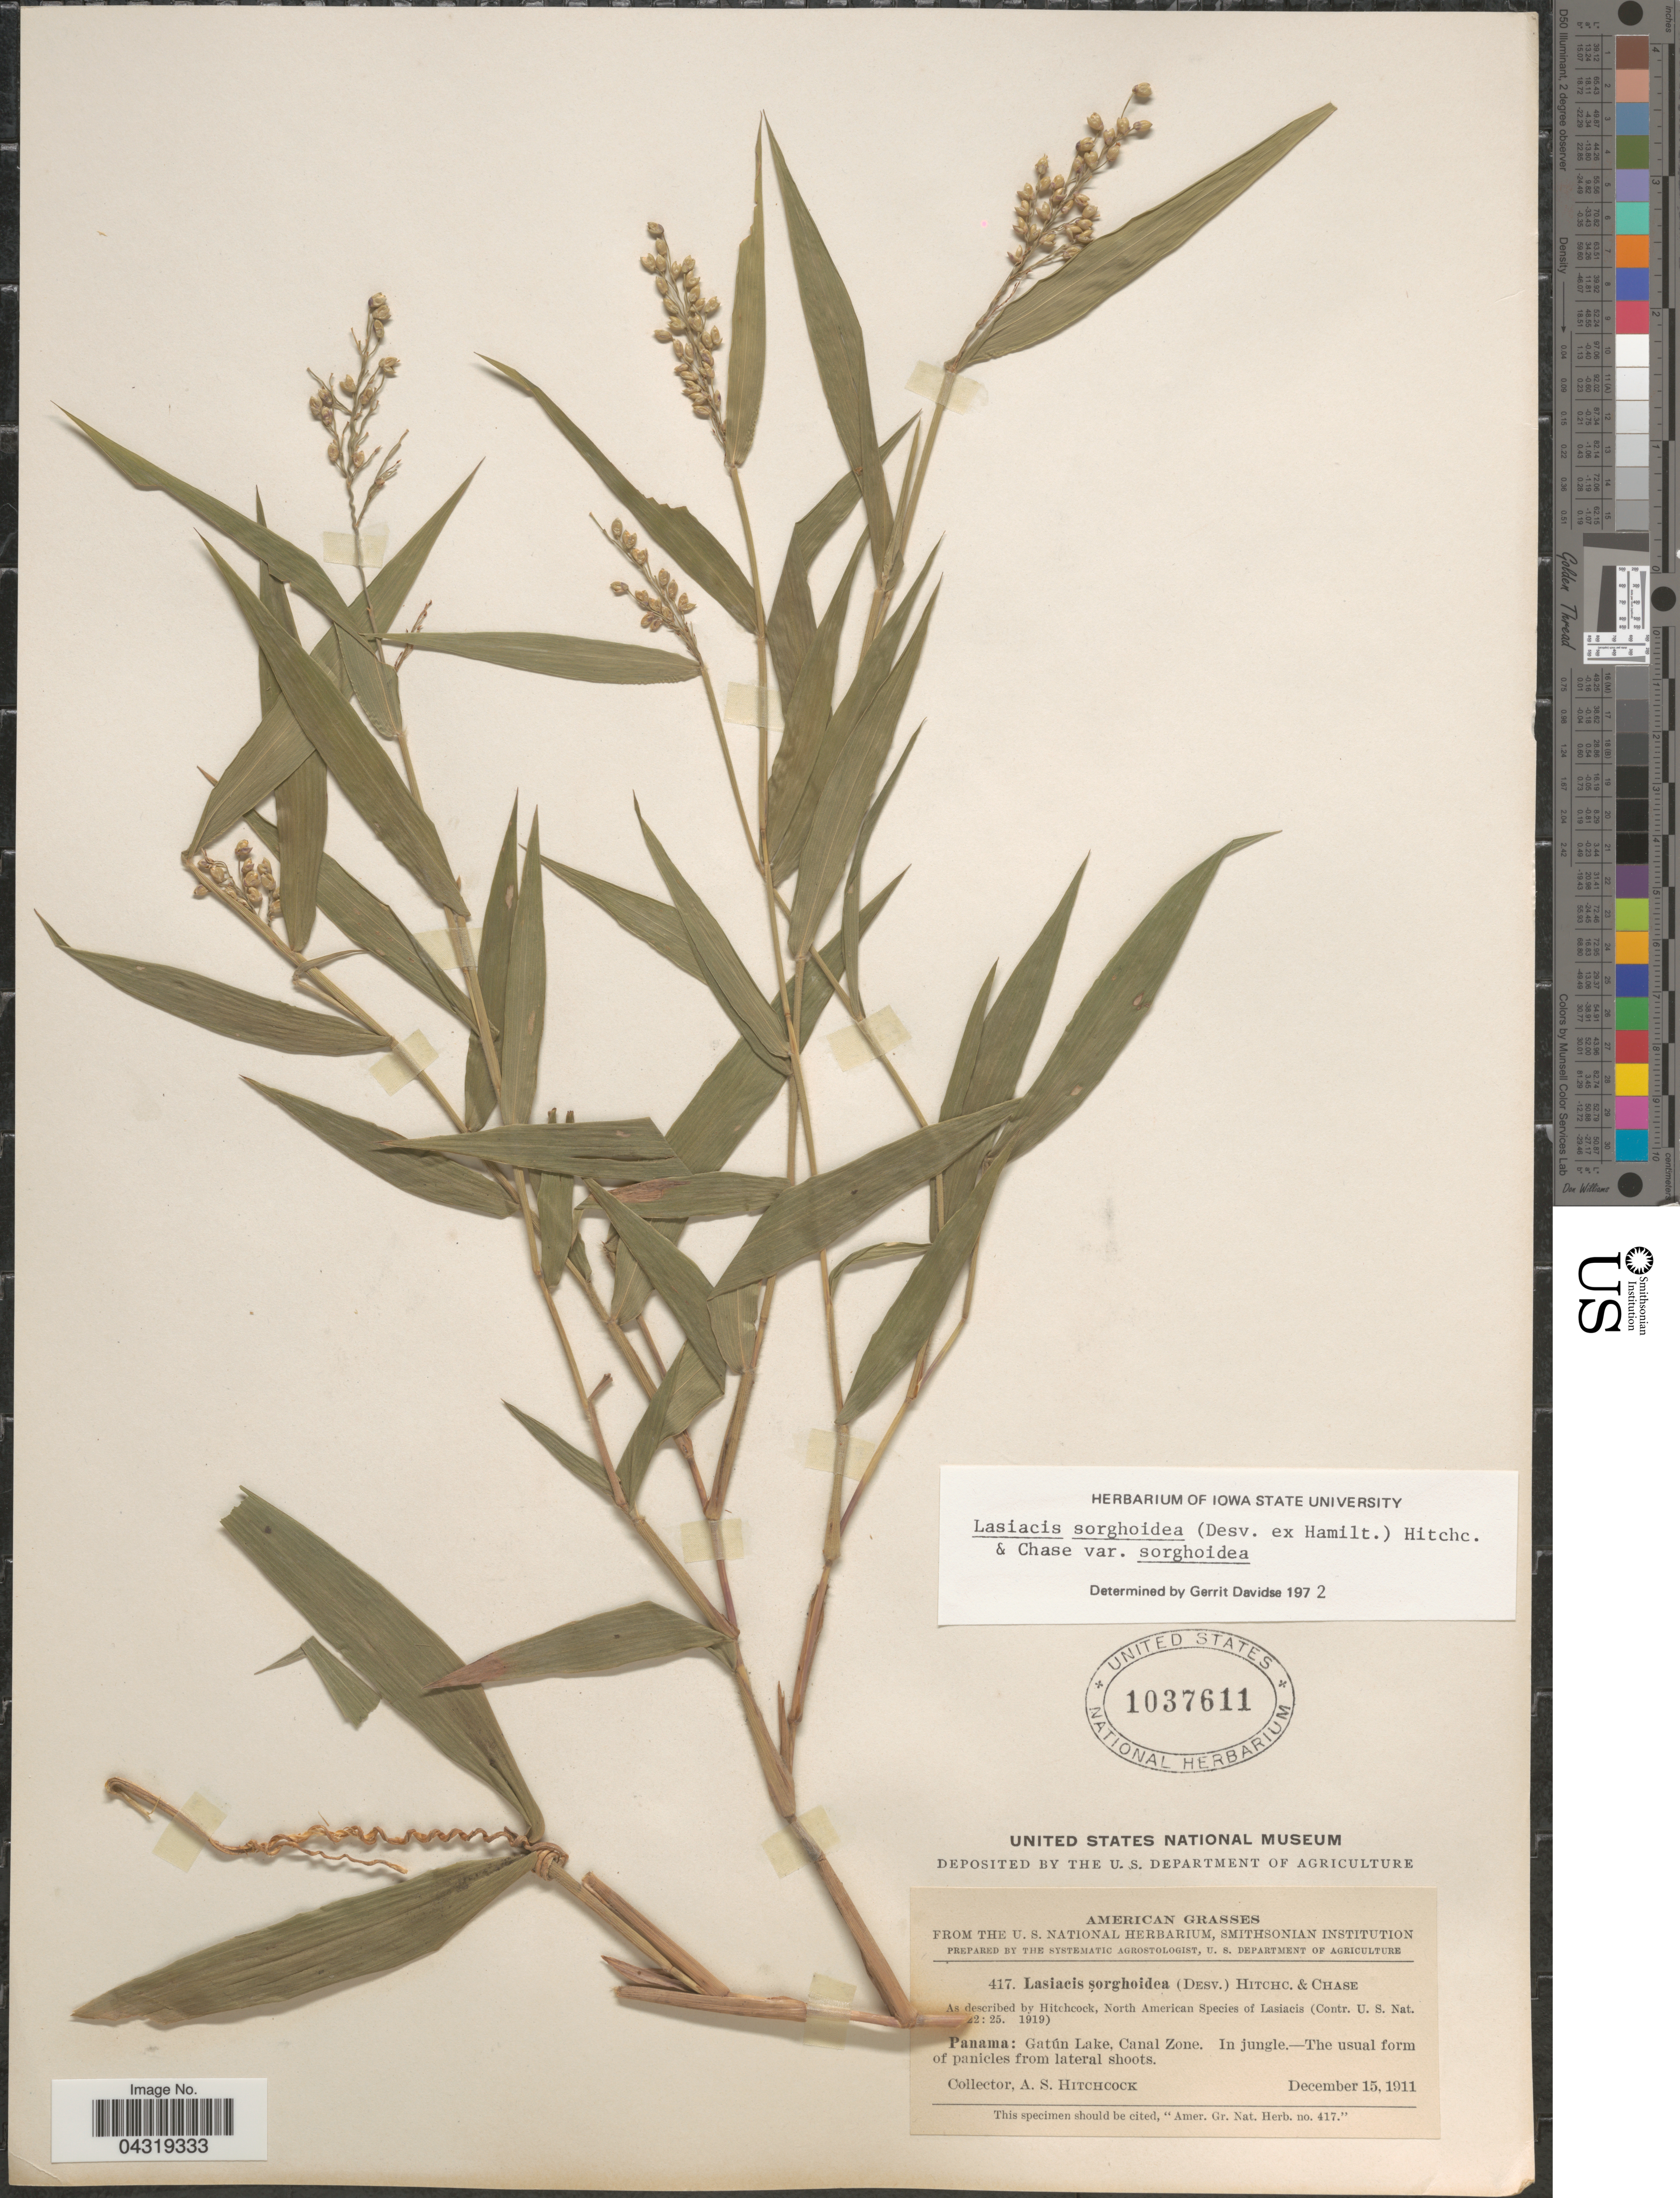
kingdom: Plantae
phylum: Tracheophyta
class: Liliopsida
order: Poales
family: Poaceae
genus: Lasiacis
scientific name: Lasiacis sorghoidea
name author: (Desv. ex Ham.) Hitchc. & Chase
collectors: A. S. Hitchcock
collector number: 417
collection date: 1911-12-15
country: Panama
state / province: Panamá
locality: Gatún Lake, Canal Zone. In jungle.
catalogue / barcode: US 1037611